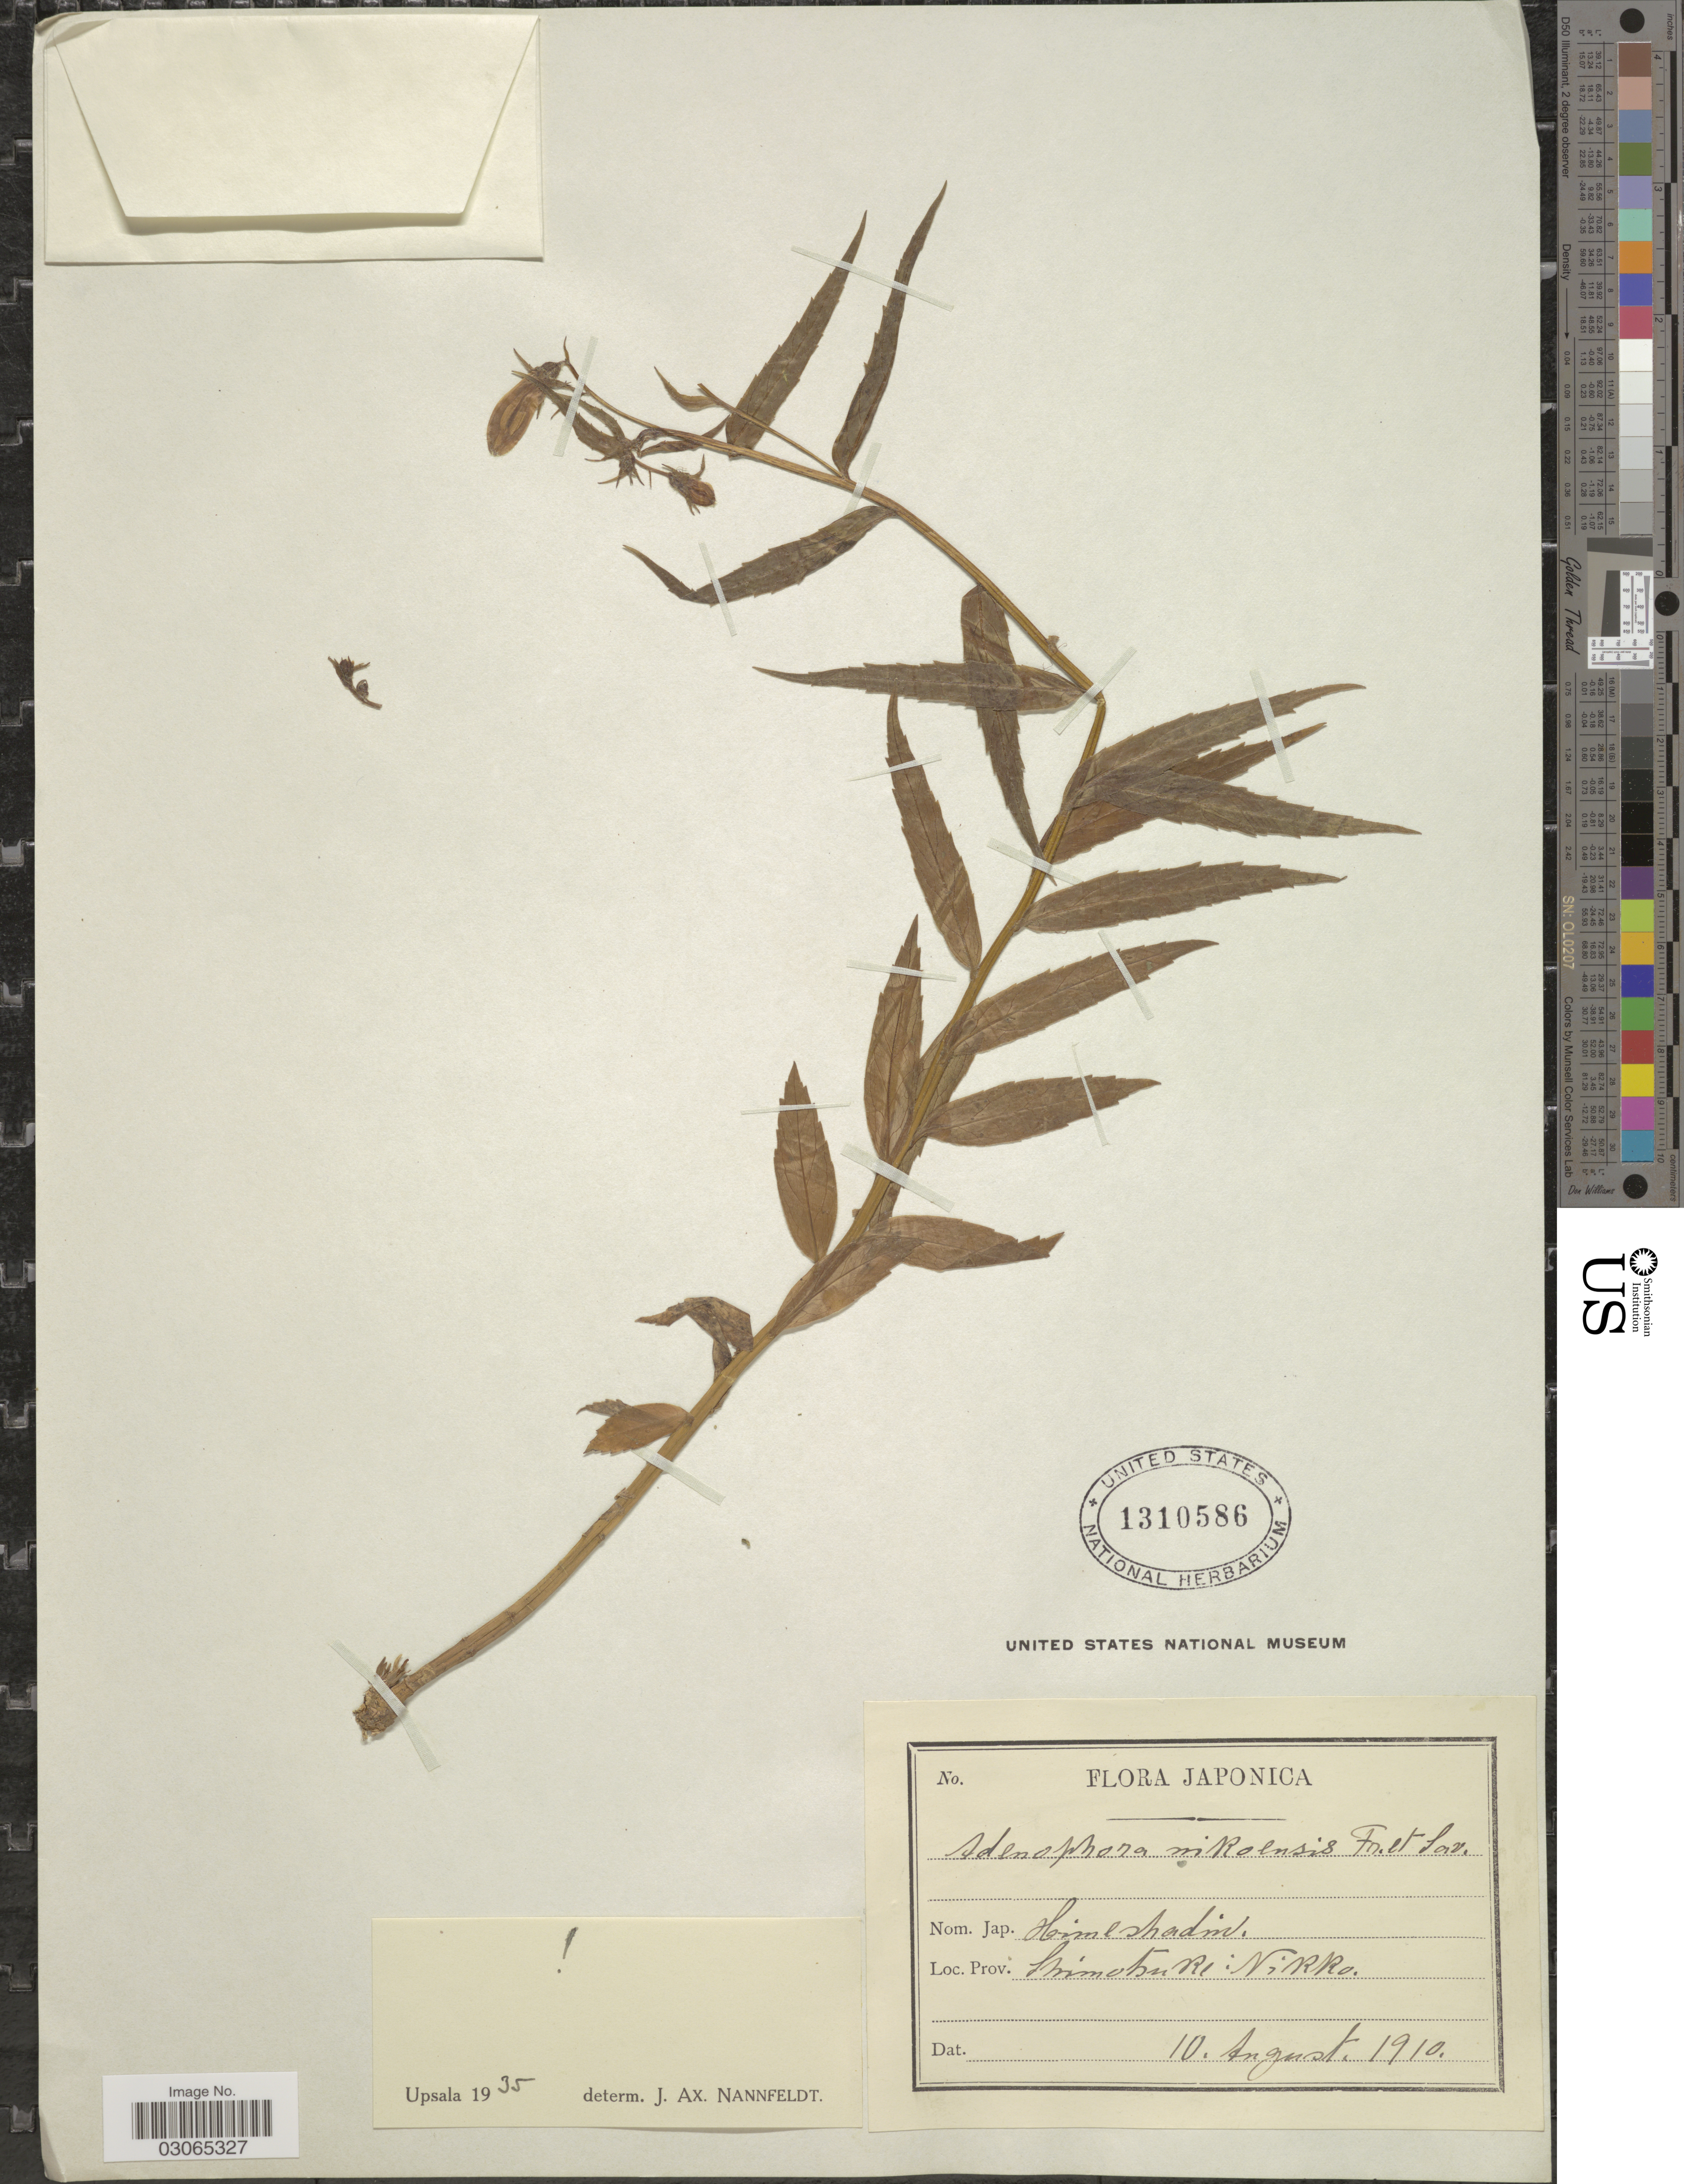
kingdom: Plantae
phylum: Tracheophyta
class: Magnoliopsida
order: Asterales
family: Campanulaceae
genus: Adenophora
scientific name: Adenophora nikoensis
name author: Franch. & Sav.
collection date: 1910-08-10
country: Japan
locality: Shimotsuke: Nikko.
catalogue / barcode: US 1310586